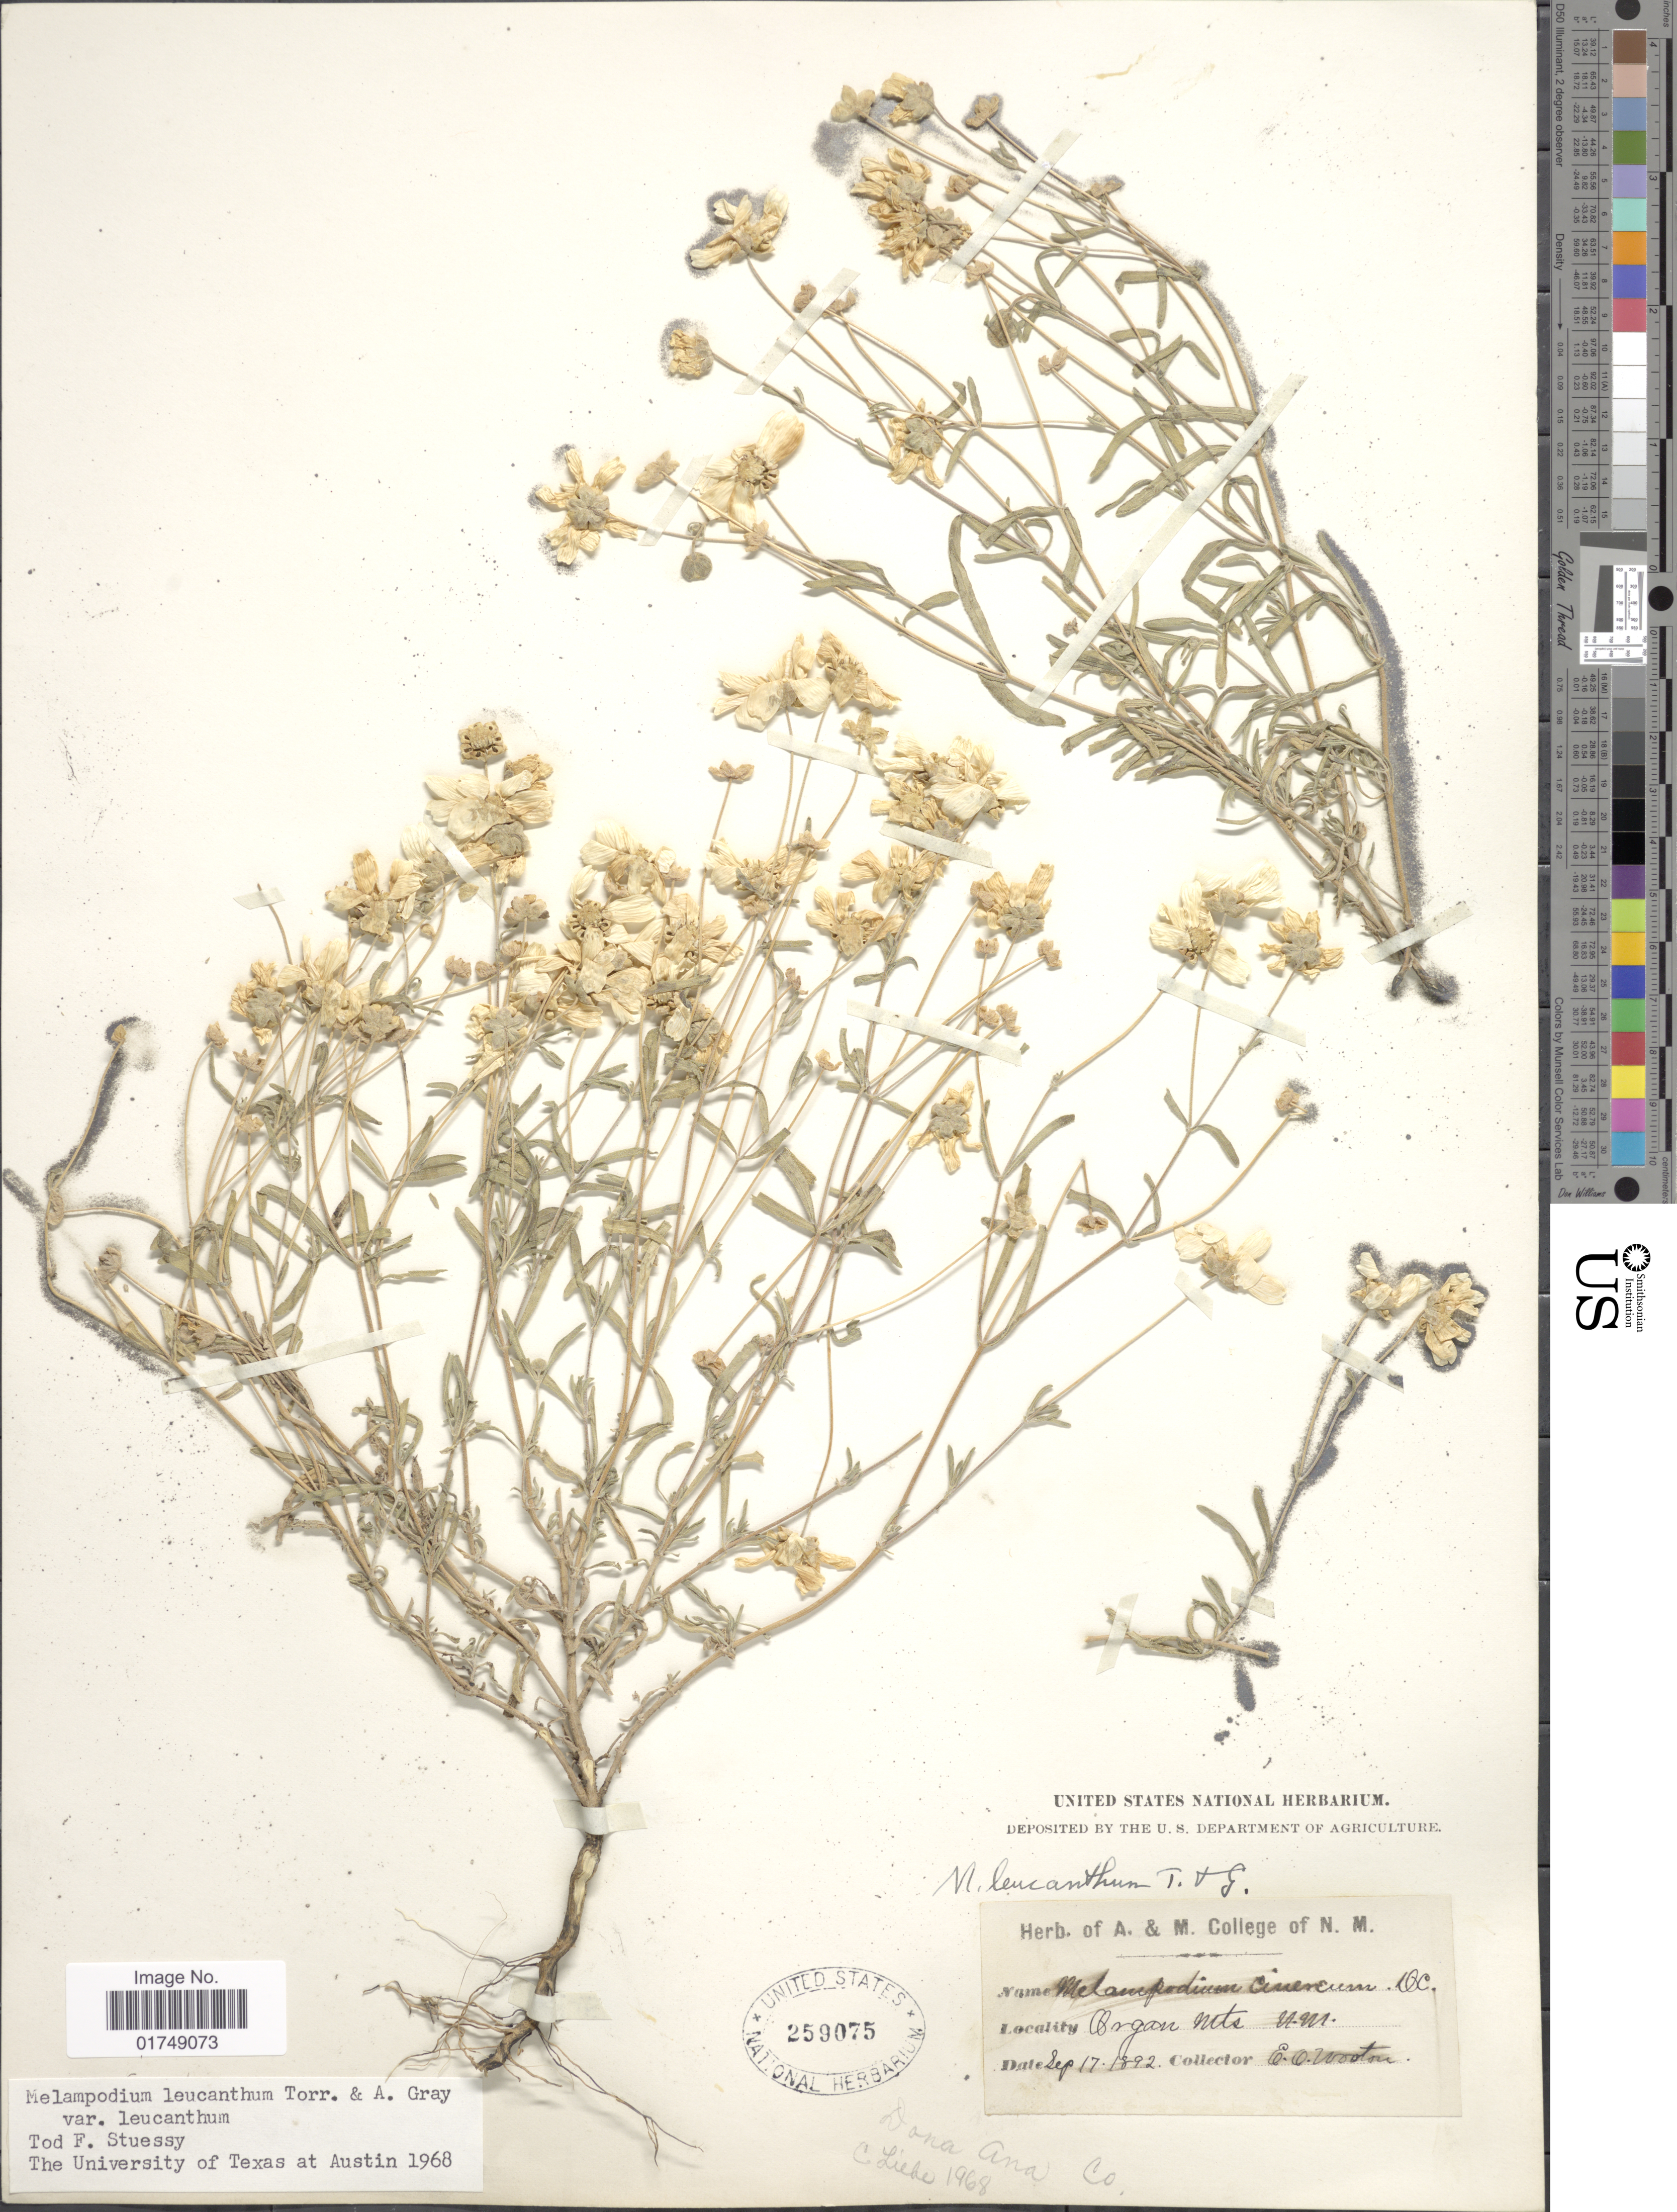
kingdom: Plantae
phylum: Tracheophyta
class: Magnoliopsida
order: Asterales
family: Asteraceae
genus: Melampodium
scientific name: Melampodium leucanthum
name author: Torr. & A. Gray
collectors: E. O. Wooton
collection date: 1892-09-17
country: United States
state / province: New Mexico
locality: Organ Mts. Dona Ana Co.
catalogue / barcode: US 259075